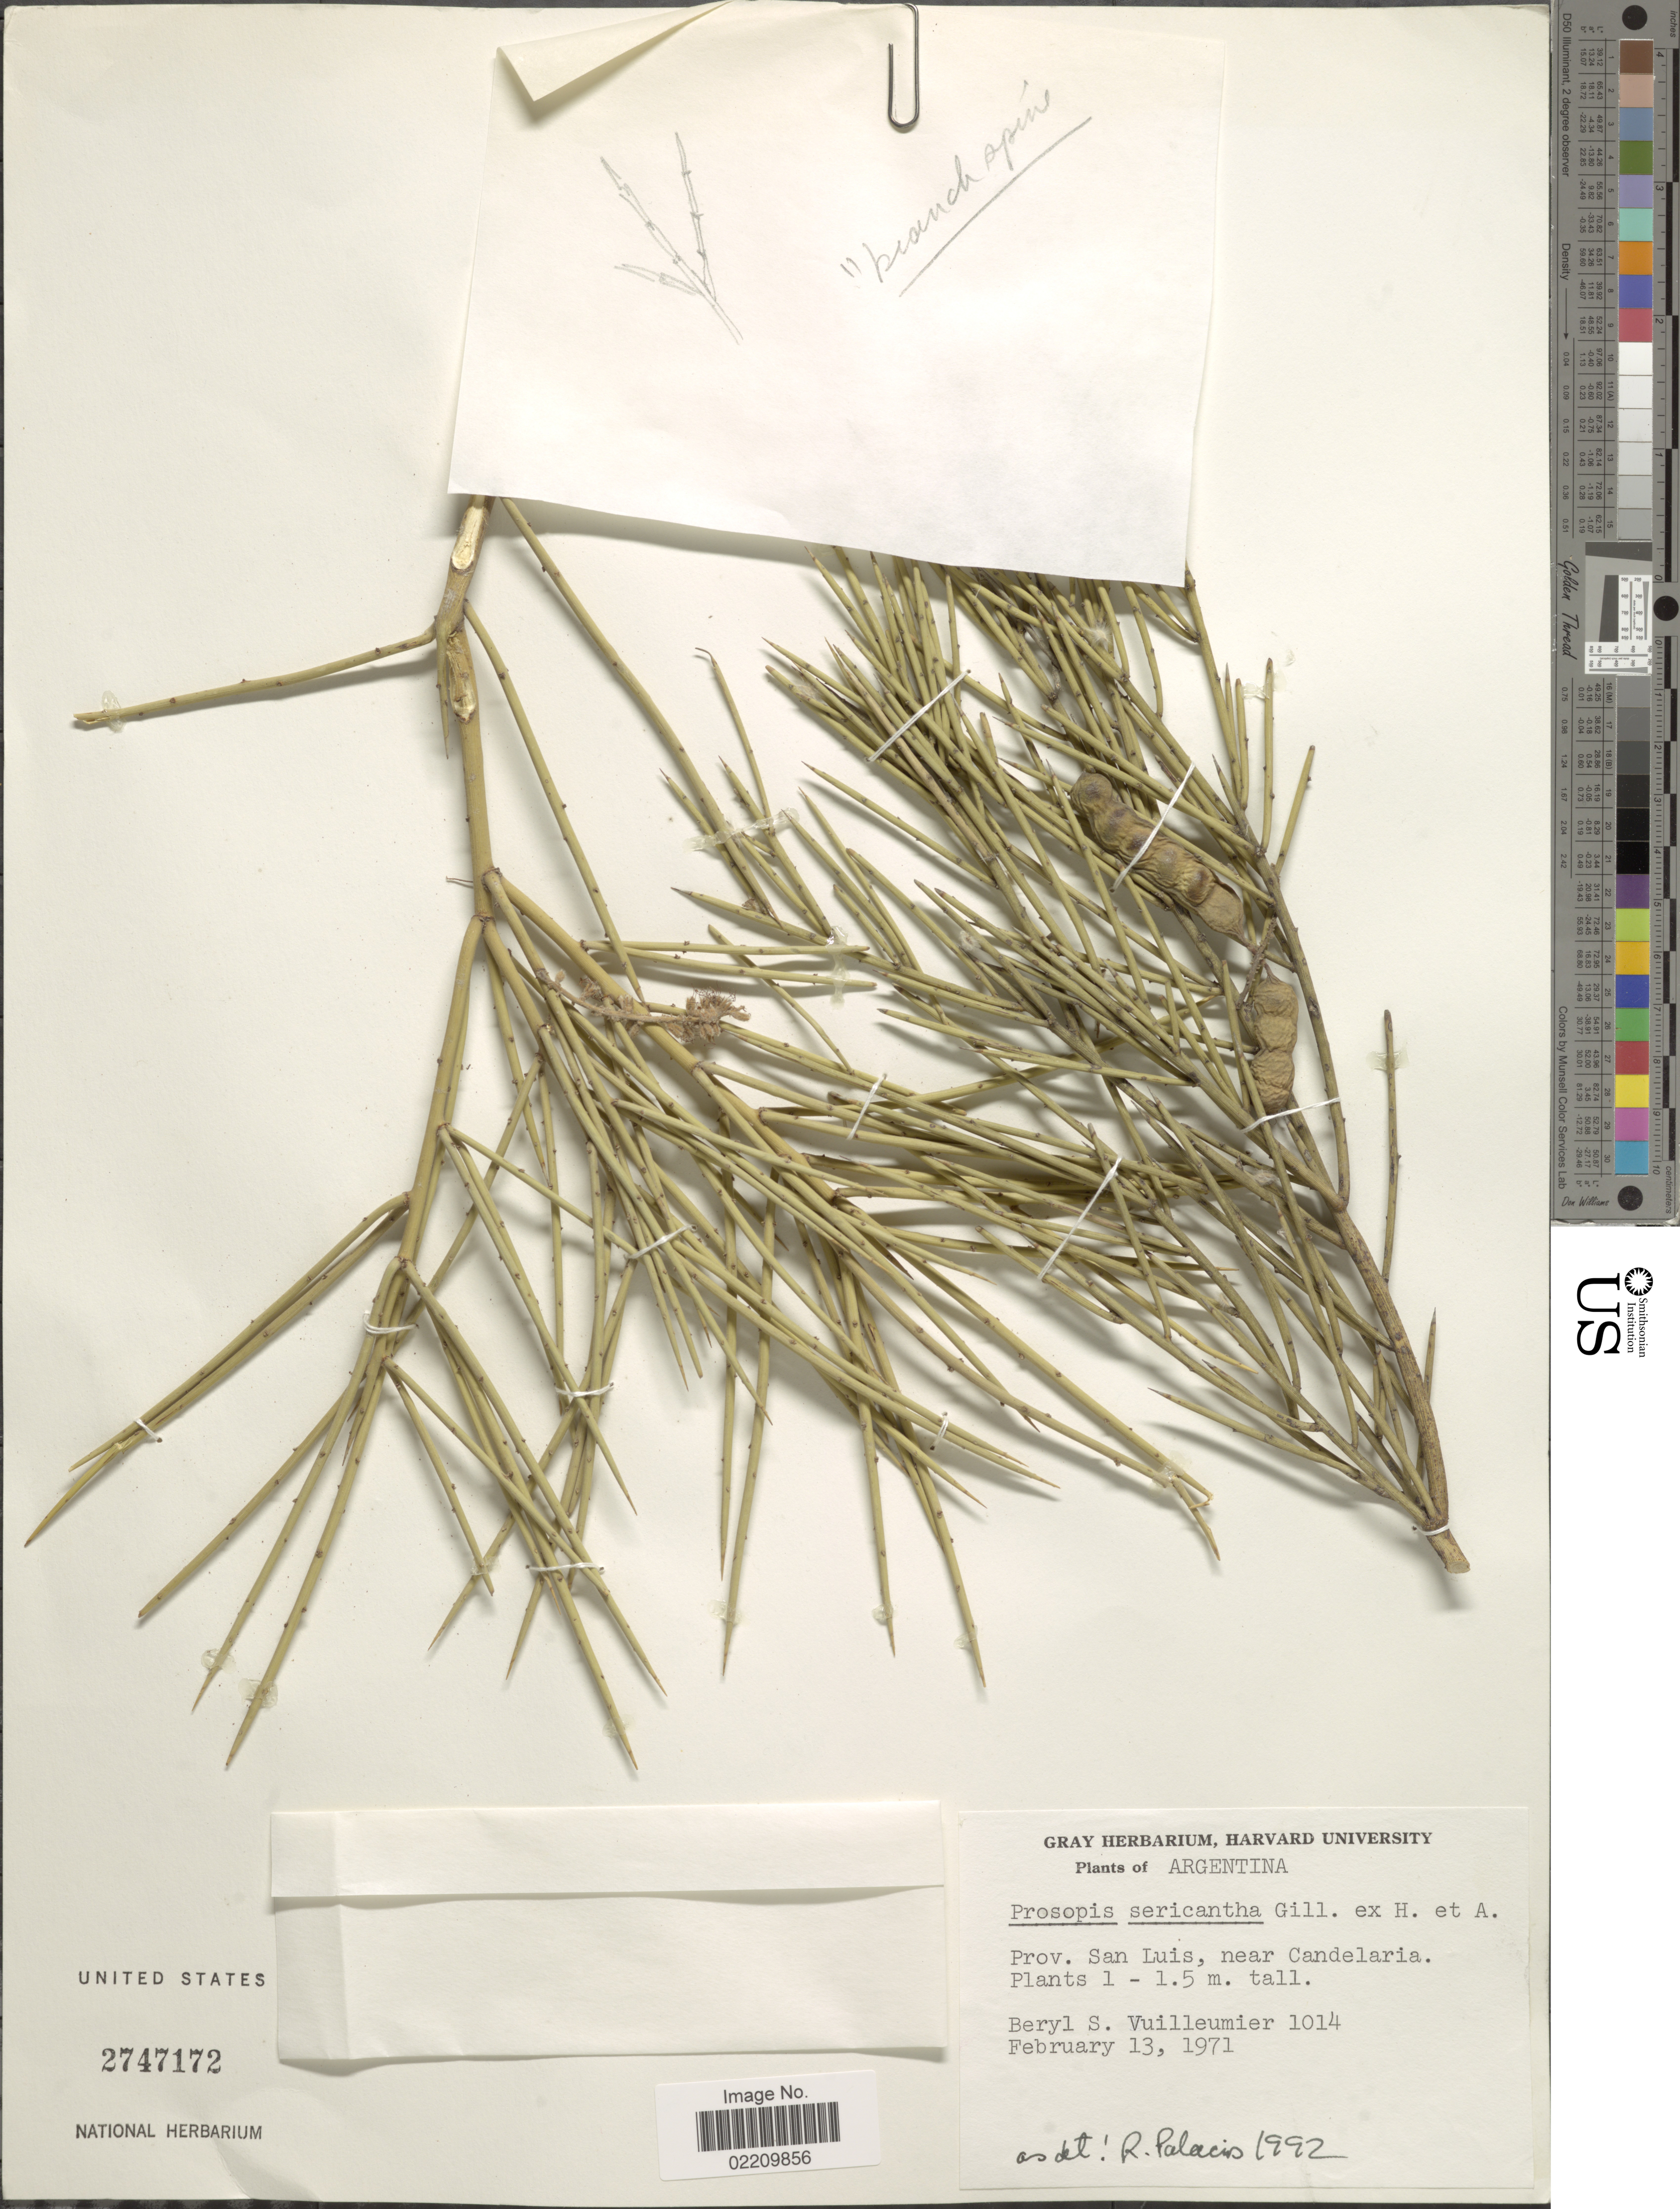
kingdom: Plantae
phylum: Tracheophyta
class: Magnoliopsida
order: Fabales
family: Fabaceae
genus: Neltuma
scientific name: Neltuma sericantha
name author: (Gillies ex Hook.) C. E. Hughes & G.P. Lewis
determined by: Strong, Mark T., (BOT), Smithsonian Institution - National Museum of Natural History (UNITED STATES)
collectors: B. Vuilleumier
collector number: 1014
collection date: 1971-02-13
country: Argentina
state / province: San Luis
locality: Prov. San Luis, near Candelaria.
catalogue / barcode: US 2747172